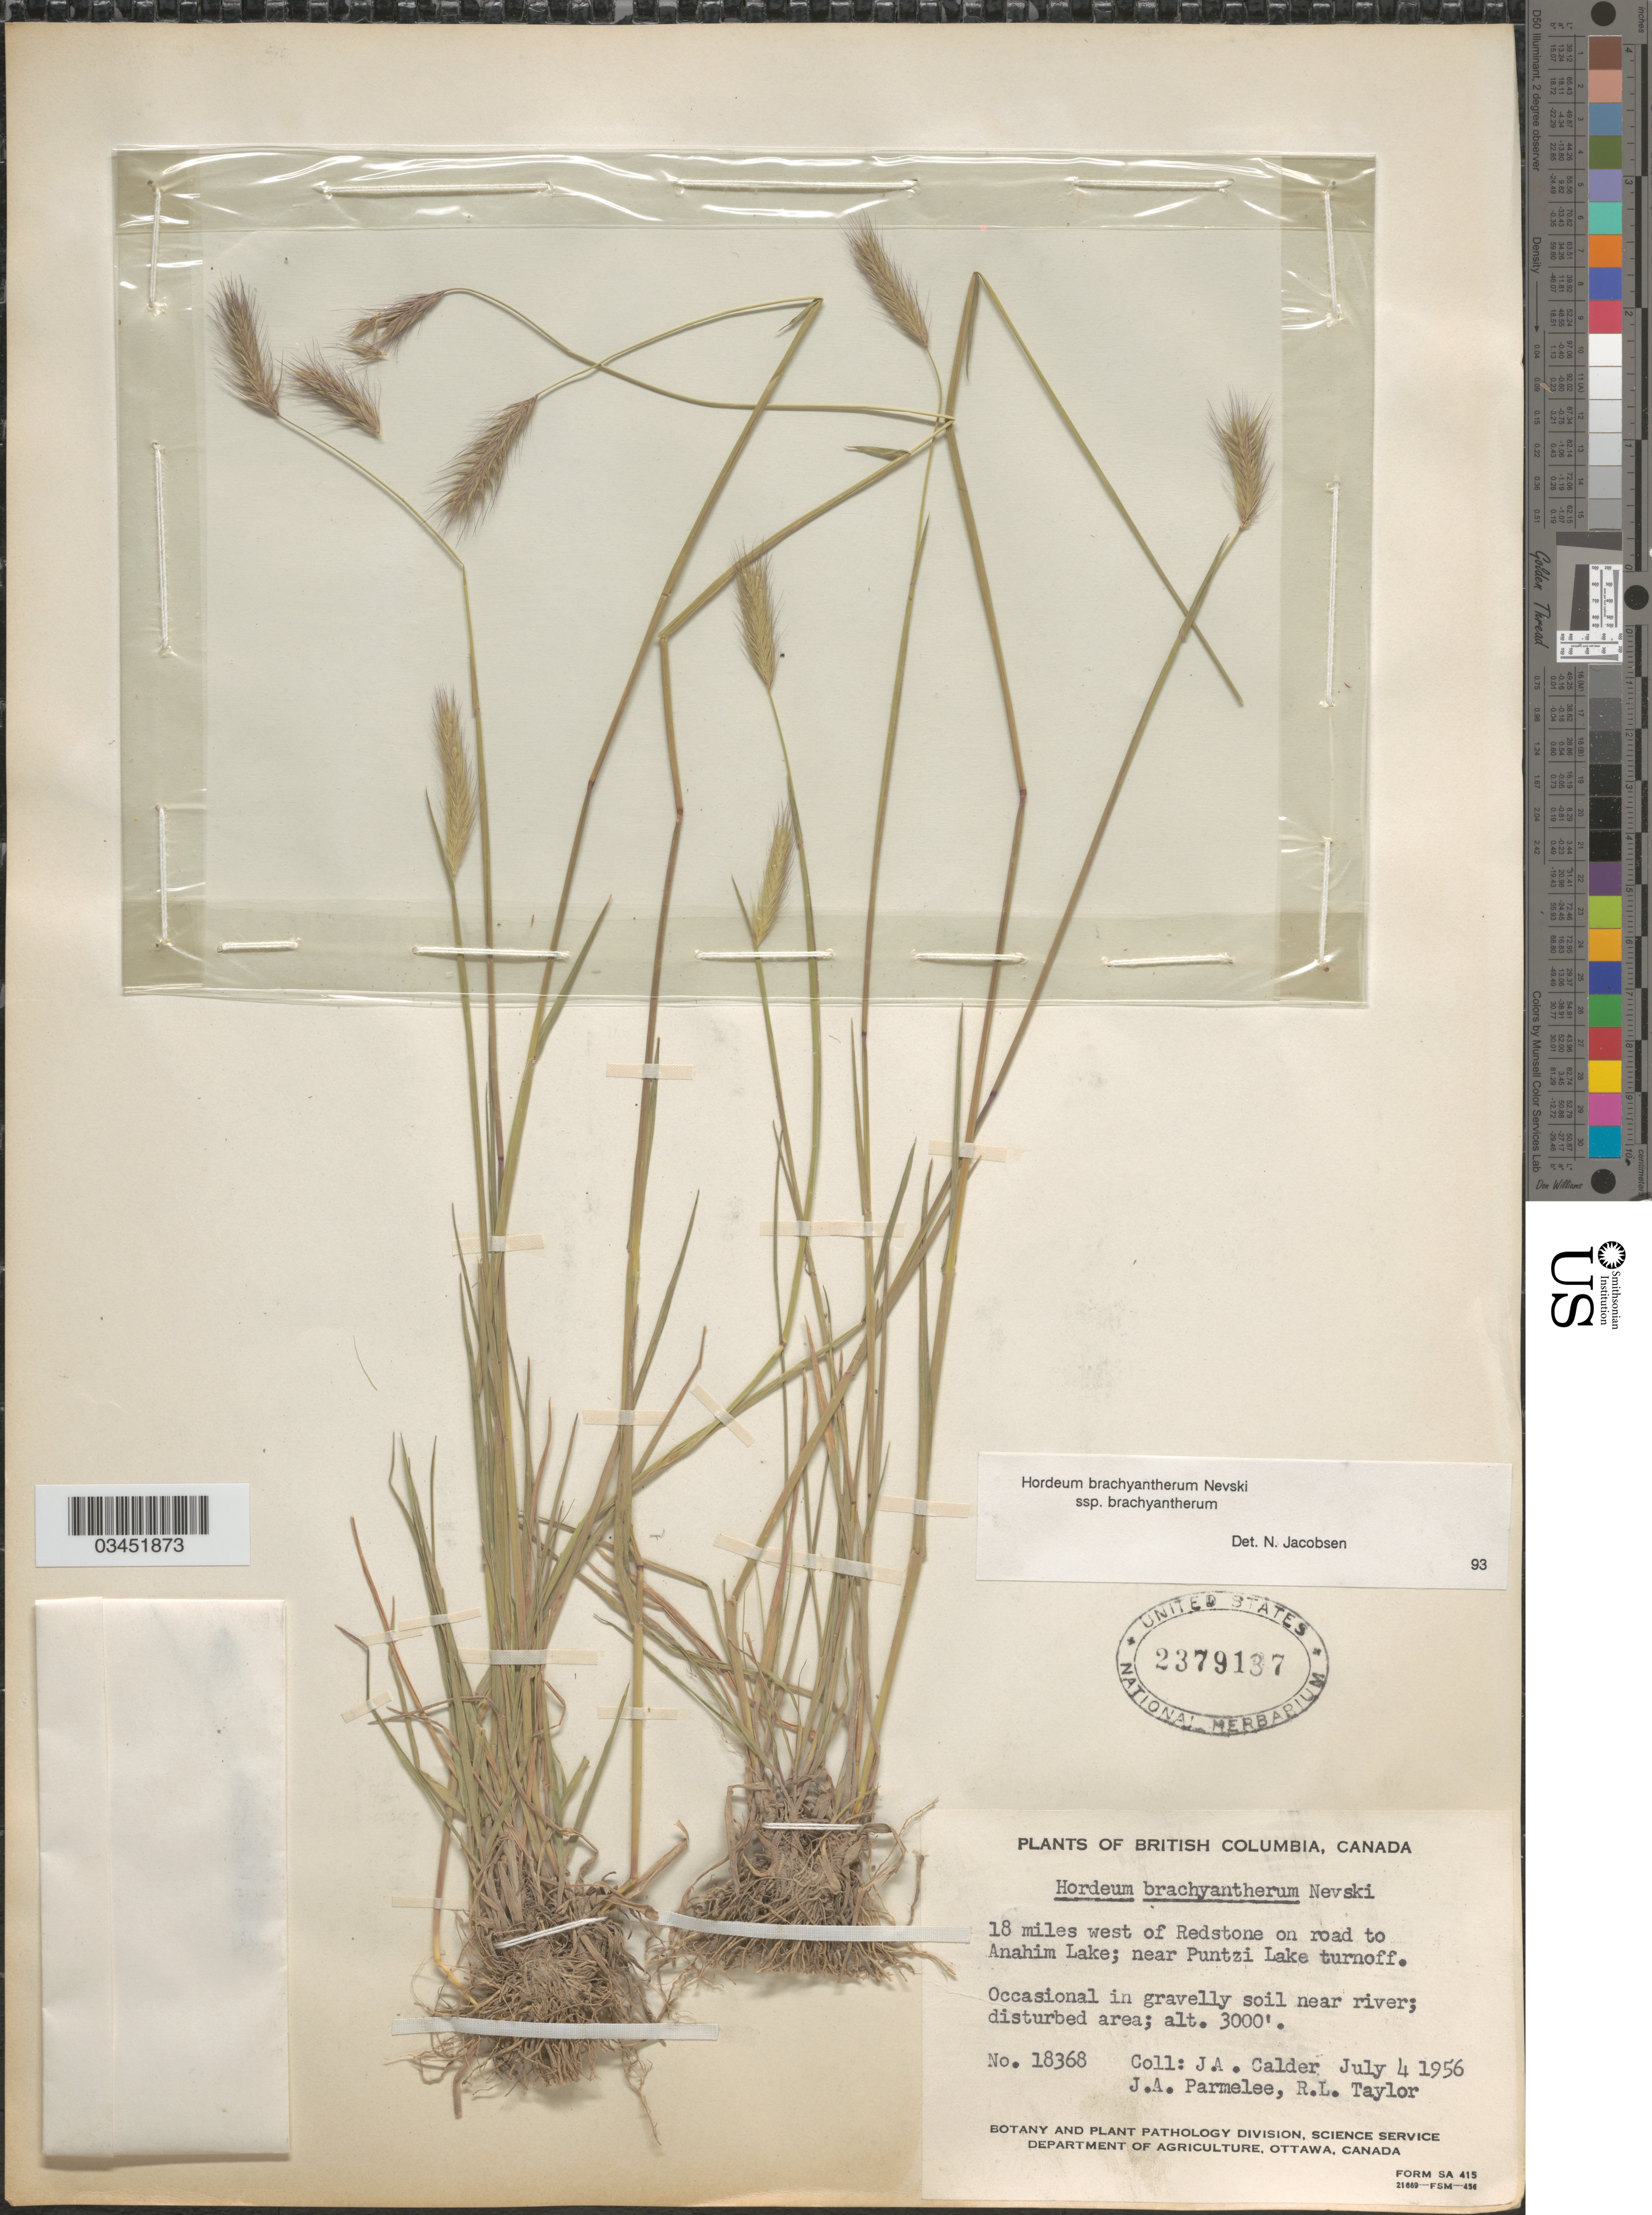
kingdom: Plantae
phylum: Tracheophyta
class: Liliopsida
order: Poales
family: Poaceae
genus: Hordeum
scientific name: Hordeum brachyantherum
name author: Nevski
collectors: J. A. Calder, J. A. Parmelee & R. Taylor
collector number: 18368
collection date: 1956-07-04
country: Canada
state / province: British Columbia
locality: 18 miles west of Redstone on road to Anahim Lake; near Puntzi Lake turnoff.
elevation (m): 914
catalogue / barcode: US 2379137